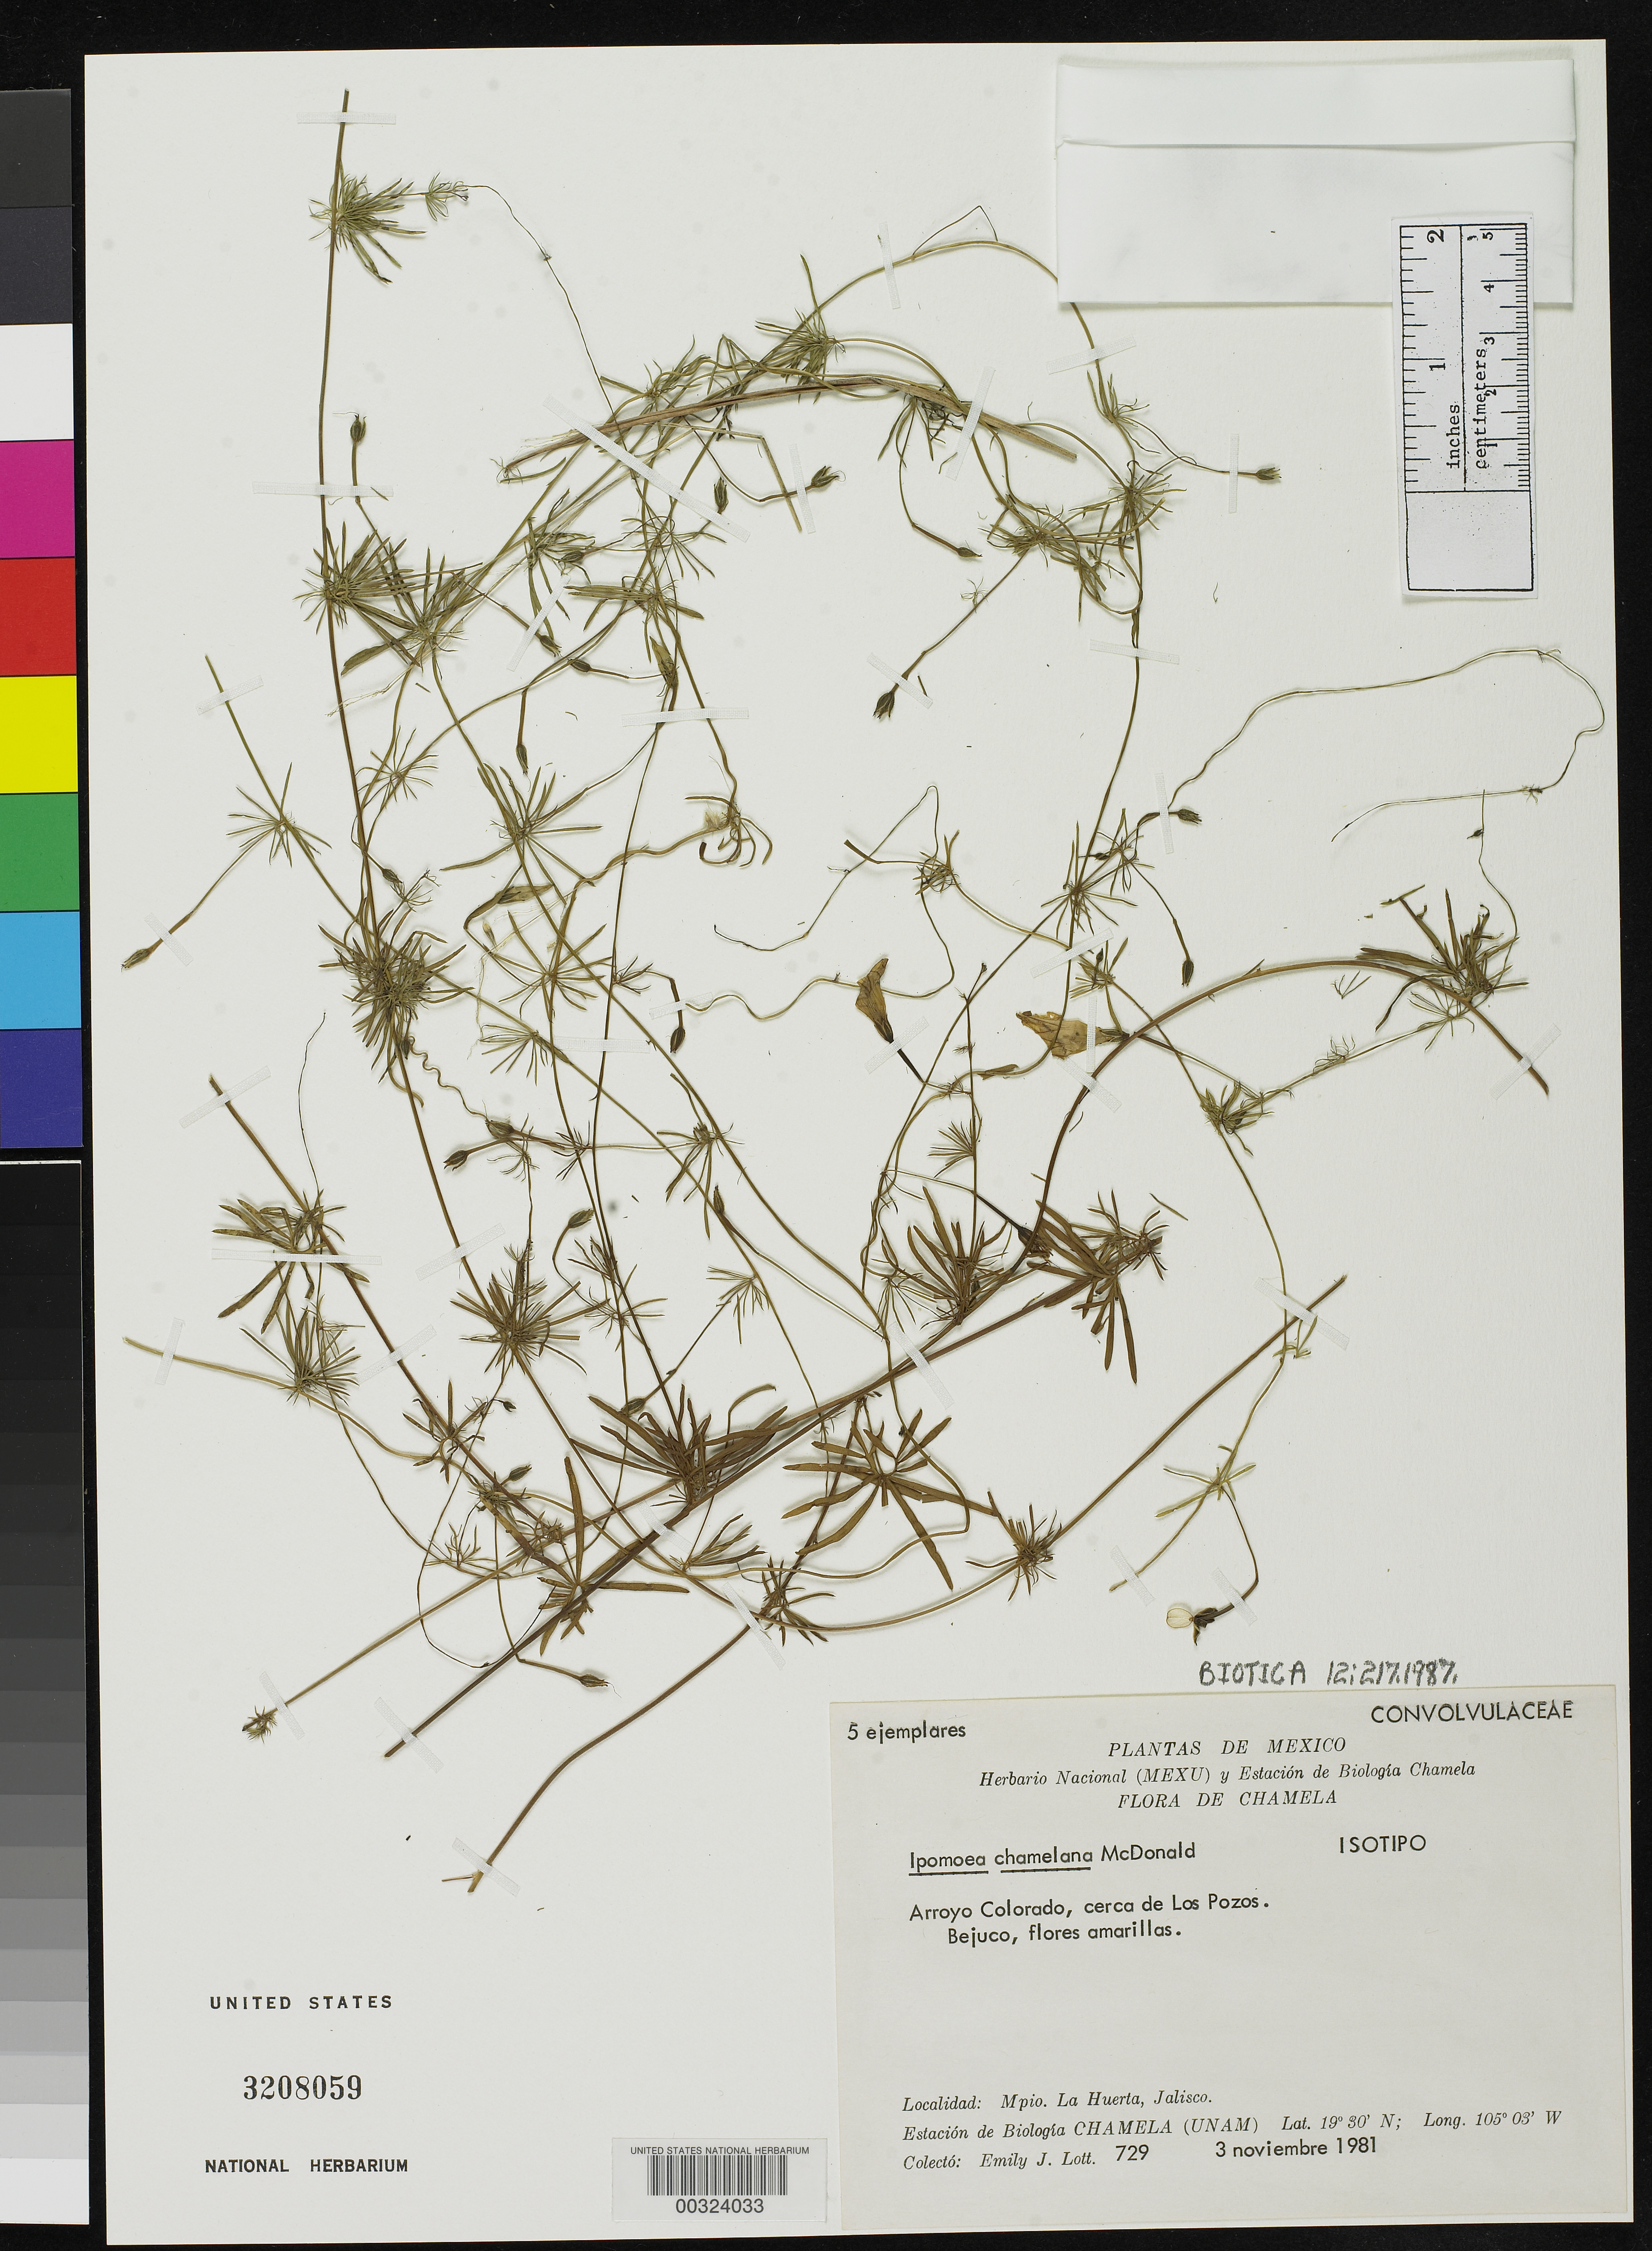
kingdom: Plantae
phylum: Tracheophyta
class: Magnoliopsida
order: Solanales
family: Convolvulaceae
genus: Ipomoea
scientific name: Ipomoea chamelana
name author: J.A. McDonald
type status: Isotype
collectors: E. Lott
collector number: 729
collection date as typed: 03 Nov 1981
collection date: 1981-11-03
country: Mexico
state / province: Jalisco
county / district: Huerta, La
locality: Colorado stream, near Los Pozos, Estacion de Biological Chamela.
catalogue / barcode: US 3208059